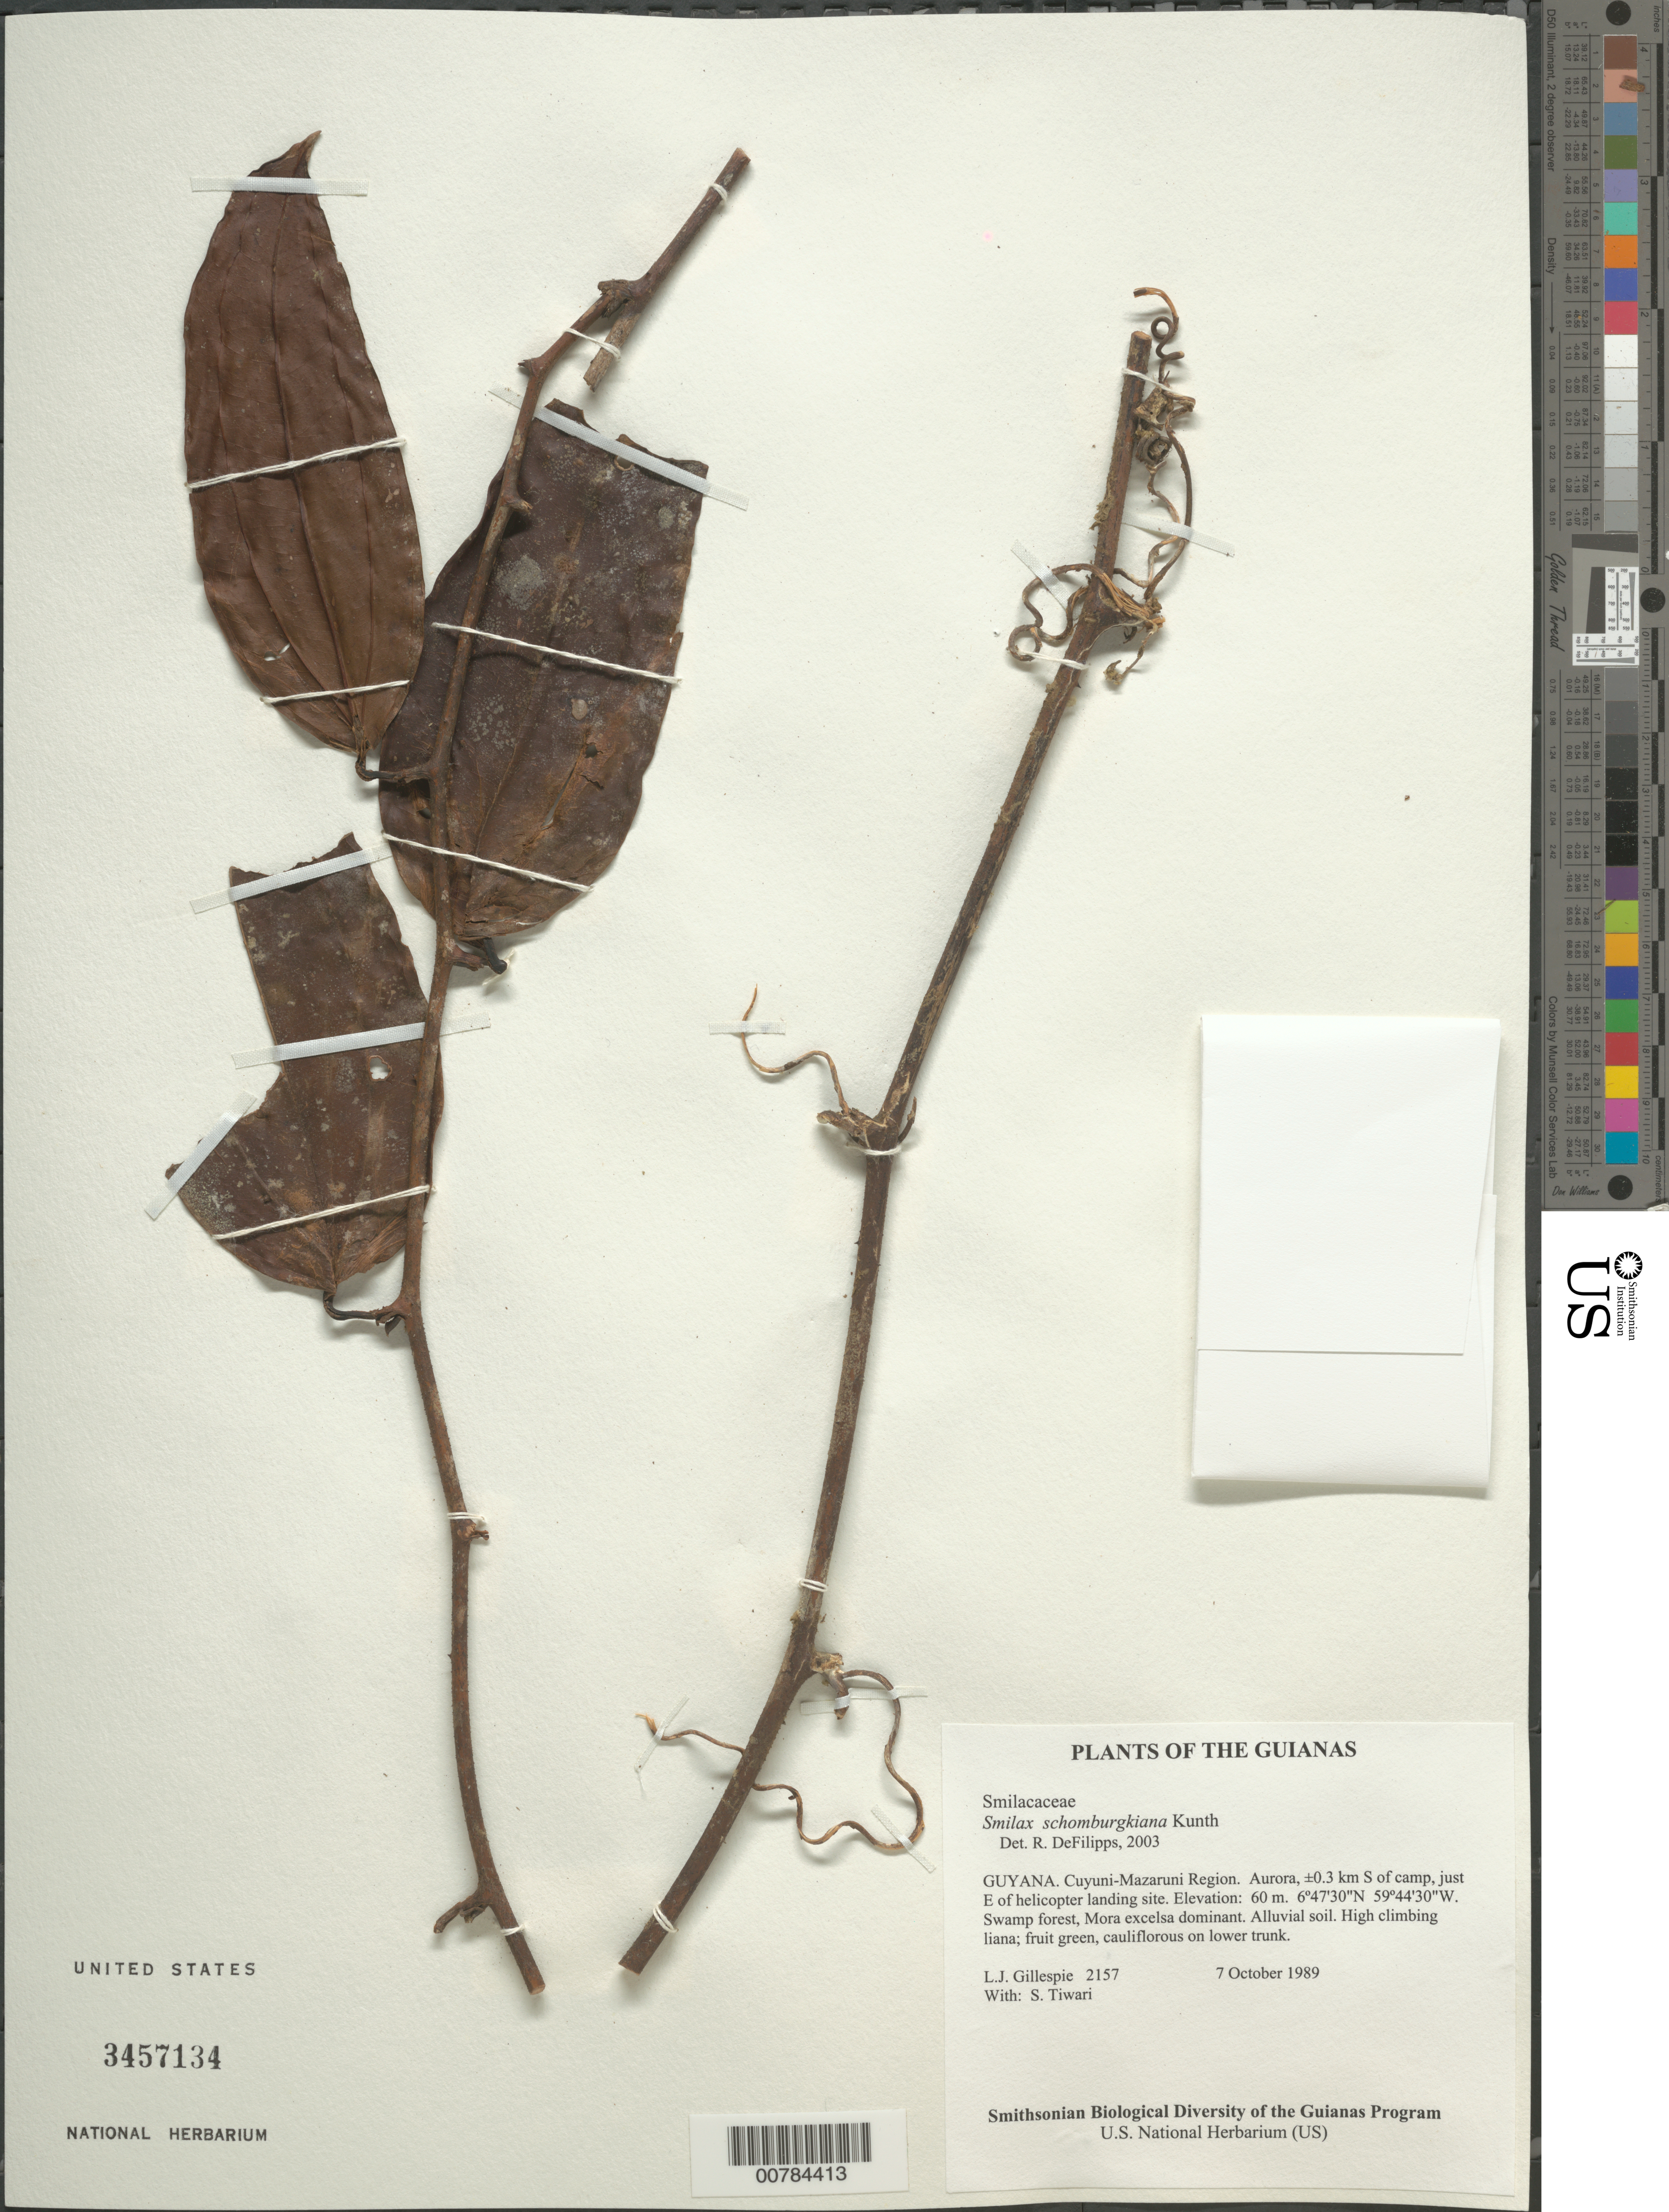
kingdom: Plantae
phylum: Tracheophyta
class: Liliopsida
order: Liliales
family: Smilacaceae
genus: Smilax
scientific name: Smilax schomburgkiana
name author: Kunth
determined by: DeFilipps, R. A.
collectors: L. J. Gillespie & S. Tiwari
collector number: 2157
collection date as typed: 7 October 1989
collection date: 1989-10-07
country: Guyana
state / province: Cuyuni-Mazaruni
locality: Aurora, ±0.3 km S of camp, just E of helicopter landing site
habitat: Swamp forest, Mora excelsa dominant. Alluvial soil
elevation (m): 60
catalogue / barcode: US 3457134